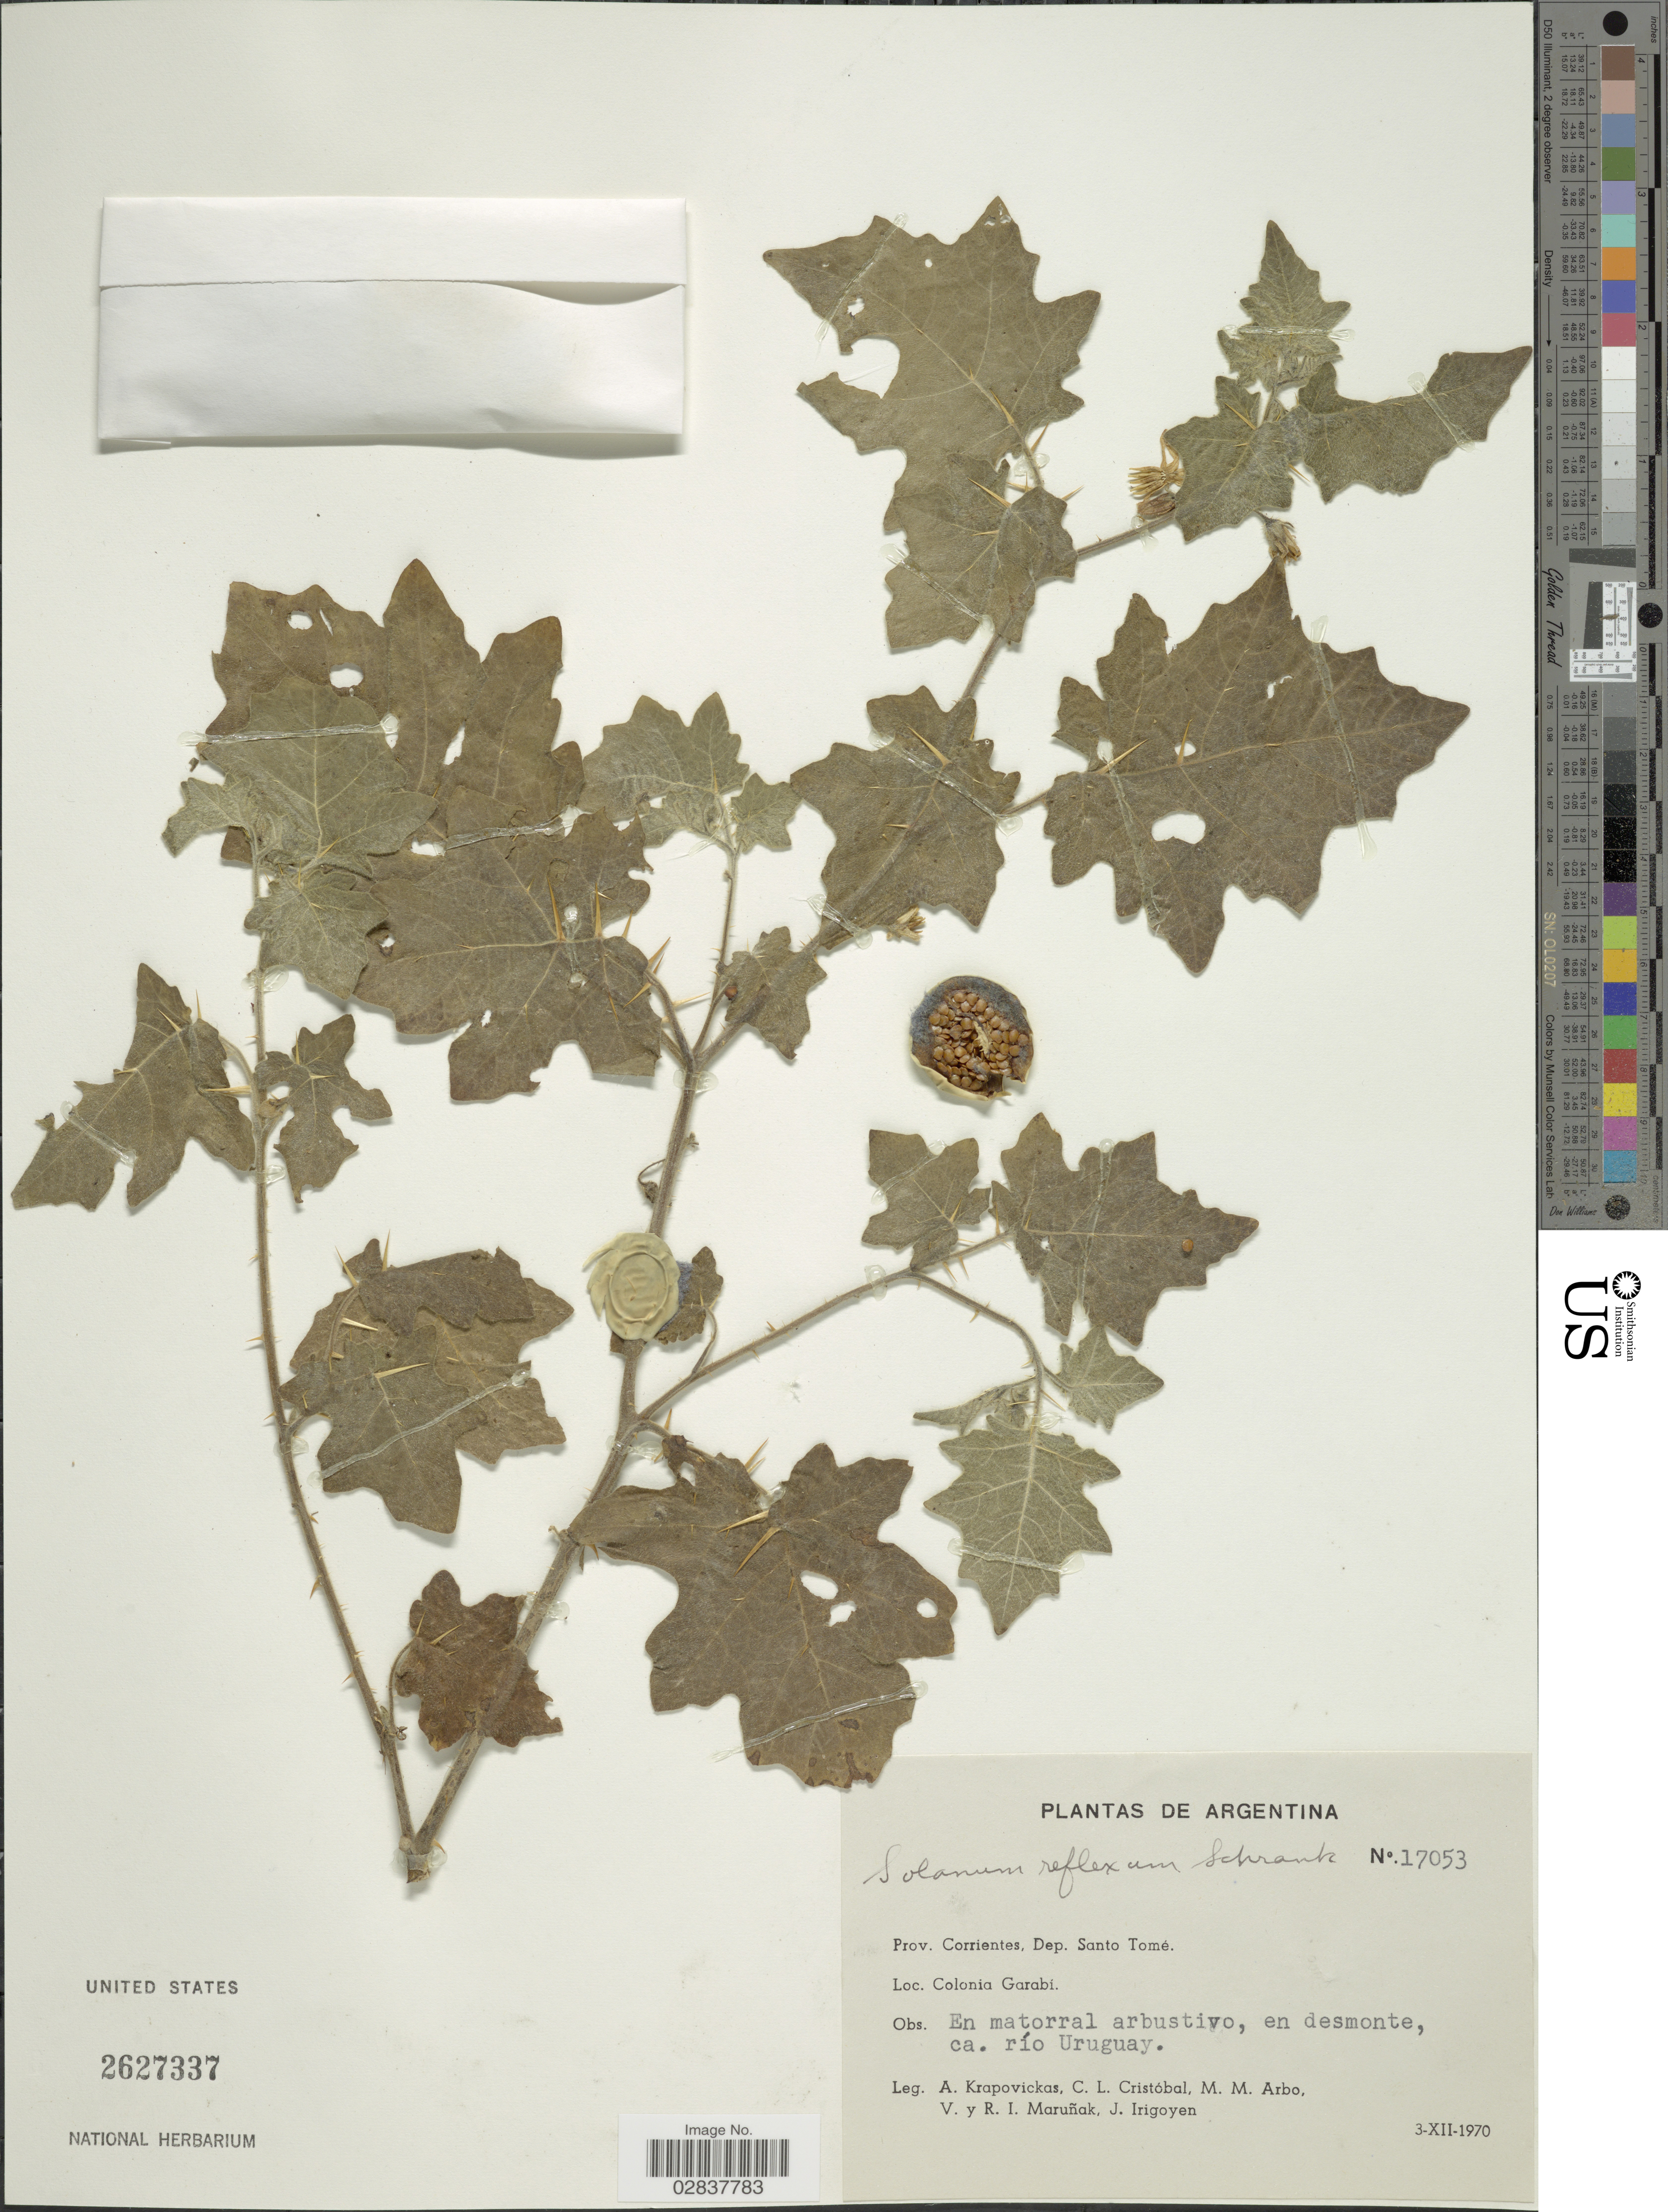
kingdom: Plantae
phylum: Tracheophyta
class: Magnoliopsida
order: Solanales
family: Solanaceae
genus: Solanum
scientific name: Solanum reflexum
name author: Schrank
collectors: A. Krapovickas, C. L. Cristóbal, M. M. Arbo, V. Maruñak & et al.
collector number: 17053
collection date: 1970-12-03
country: Argentina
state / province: Corrientes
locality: Dep. Santo Tomé. Colonia Garabi. Ca. río Uruguay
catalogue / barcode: US 2627337